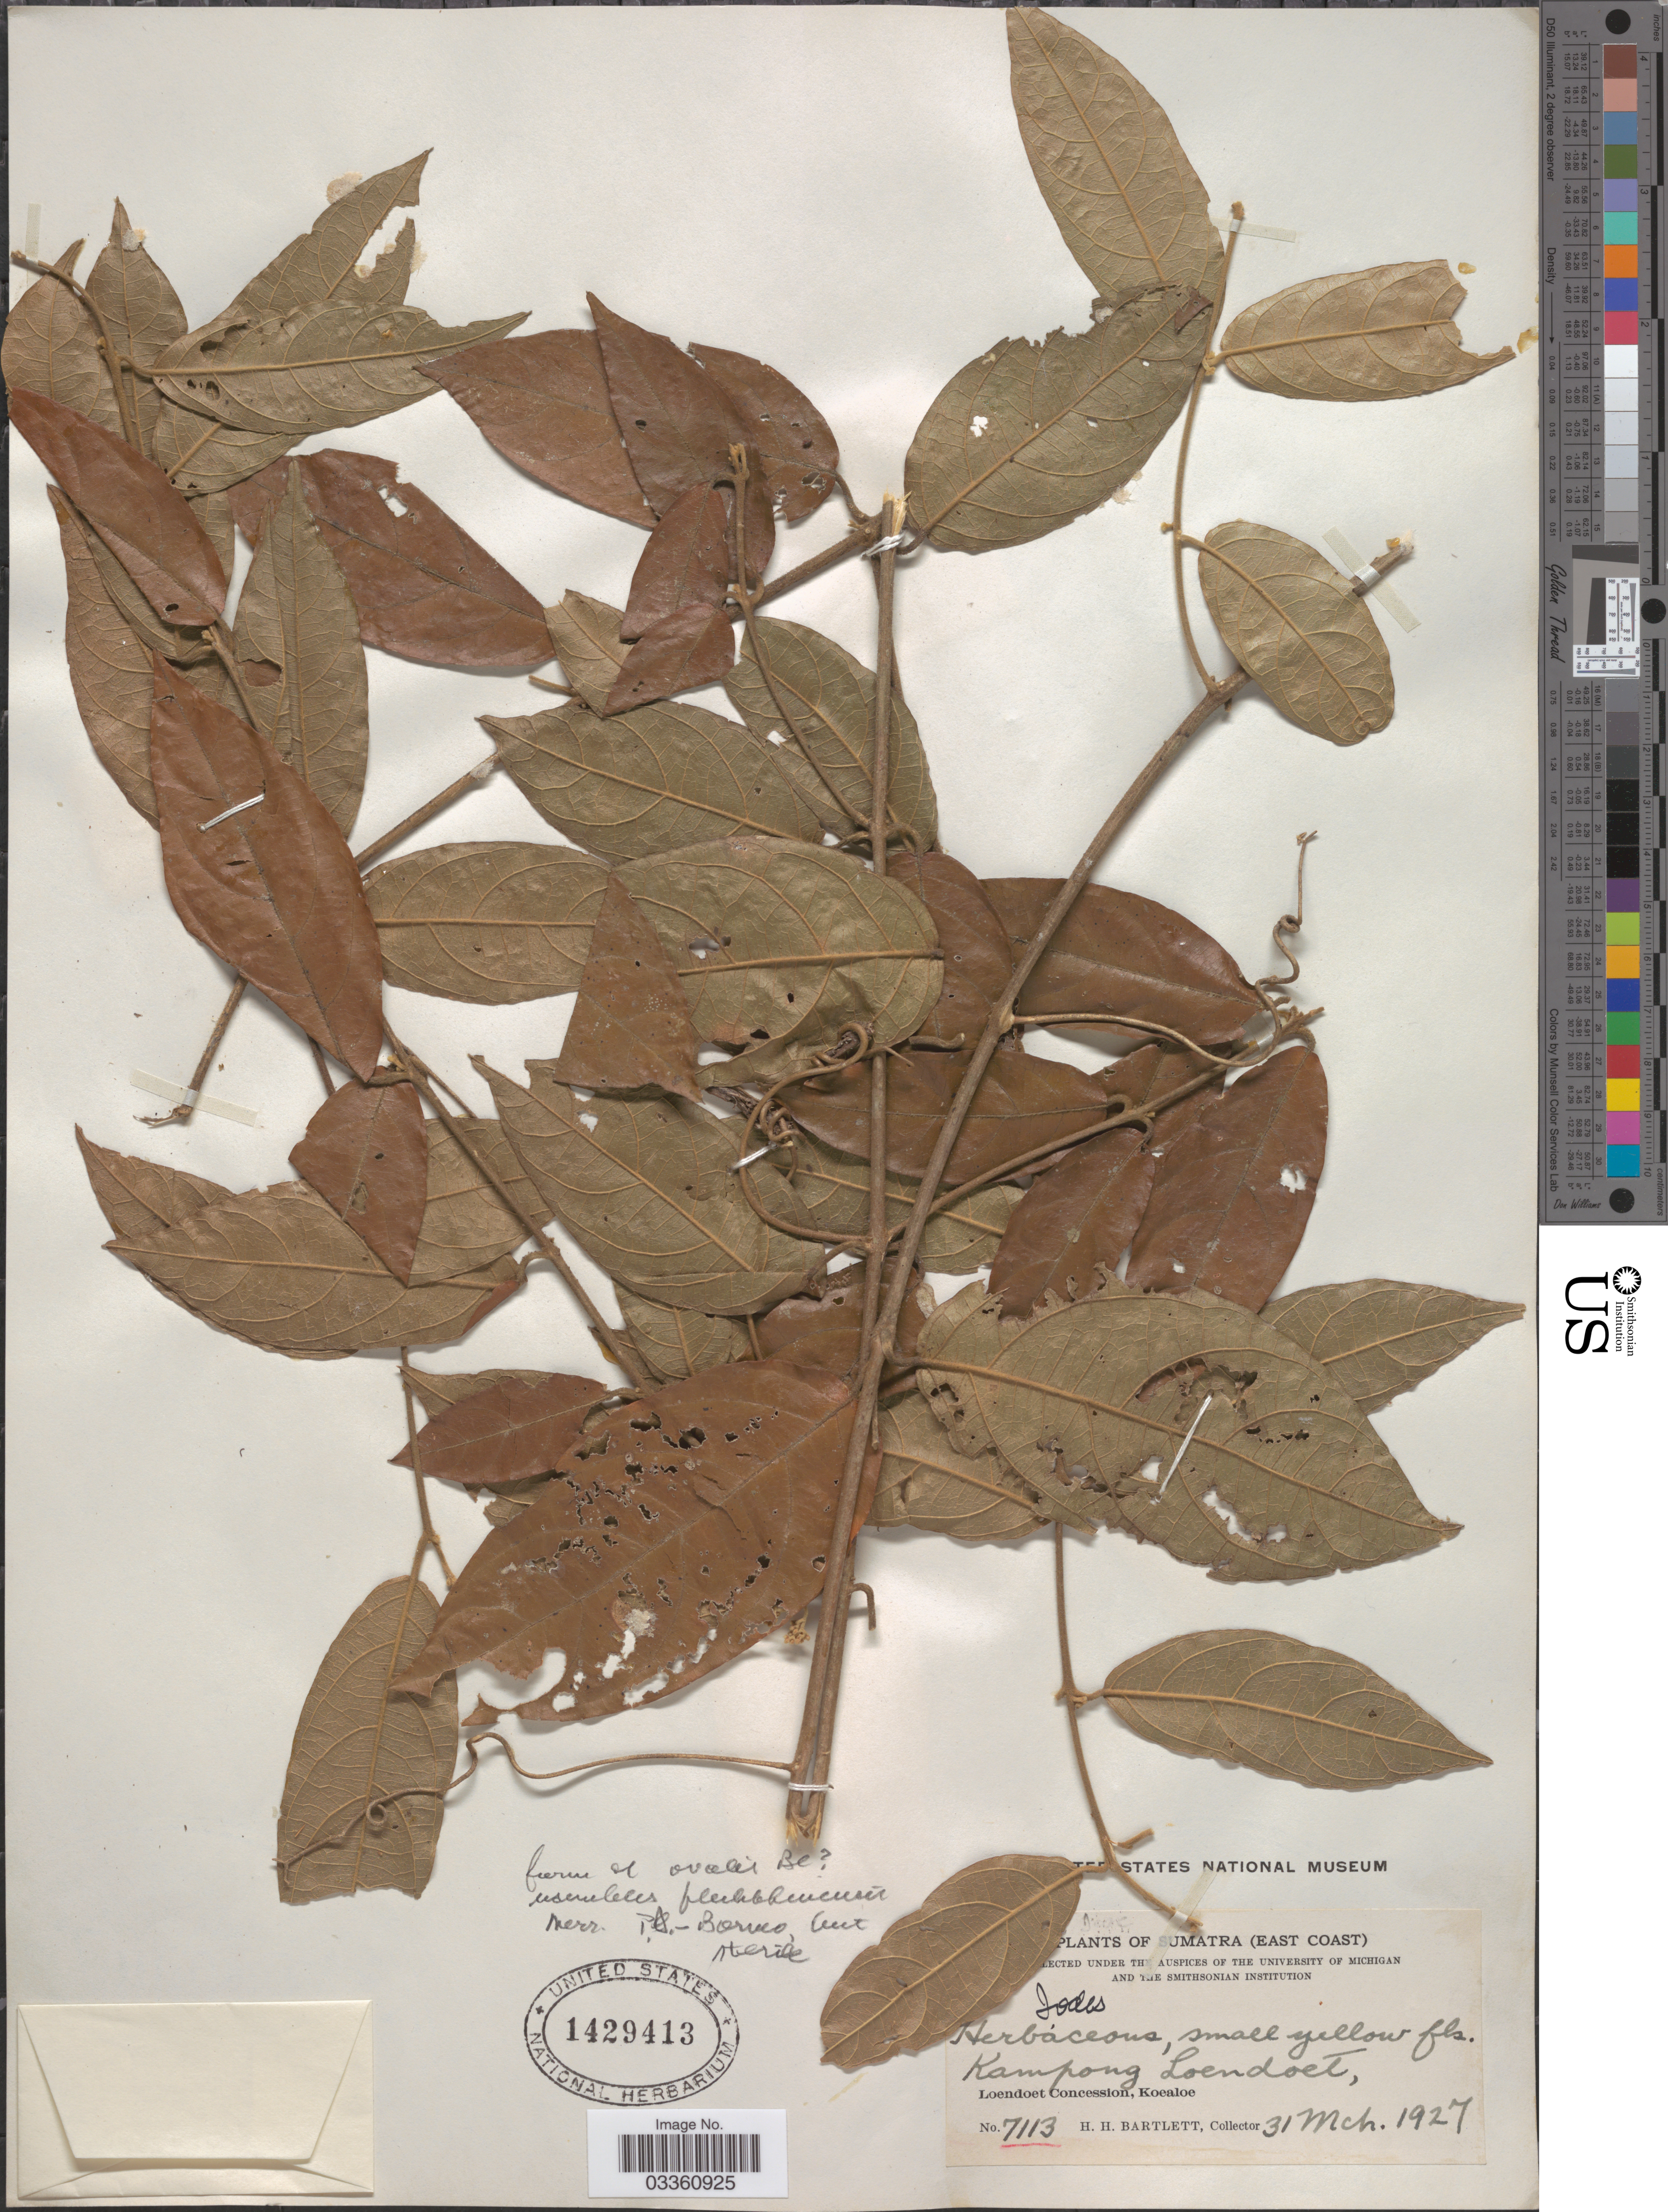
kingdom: Plantae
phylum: Tracheophyta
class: Magnoliopsida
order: Icacinales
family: Icacinaceae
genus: Iodes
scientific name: Iodes sp.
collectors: H. H. Bartlett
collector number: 7113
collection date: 1927-03-31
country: Indonesia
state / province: Sumatra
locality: (East Coast). Kampong Loendoet. Loendoet Concession, Koealoe.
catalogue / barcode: US 1429413